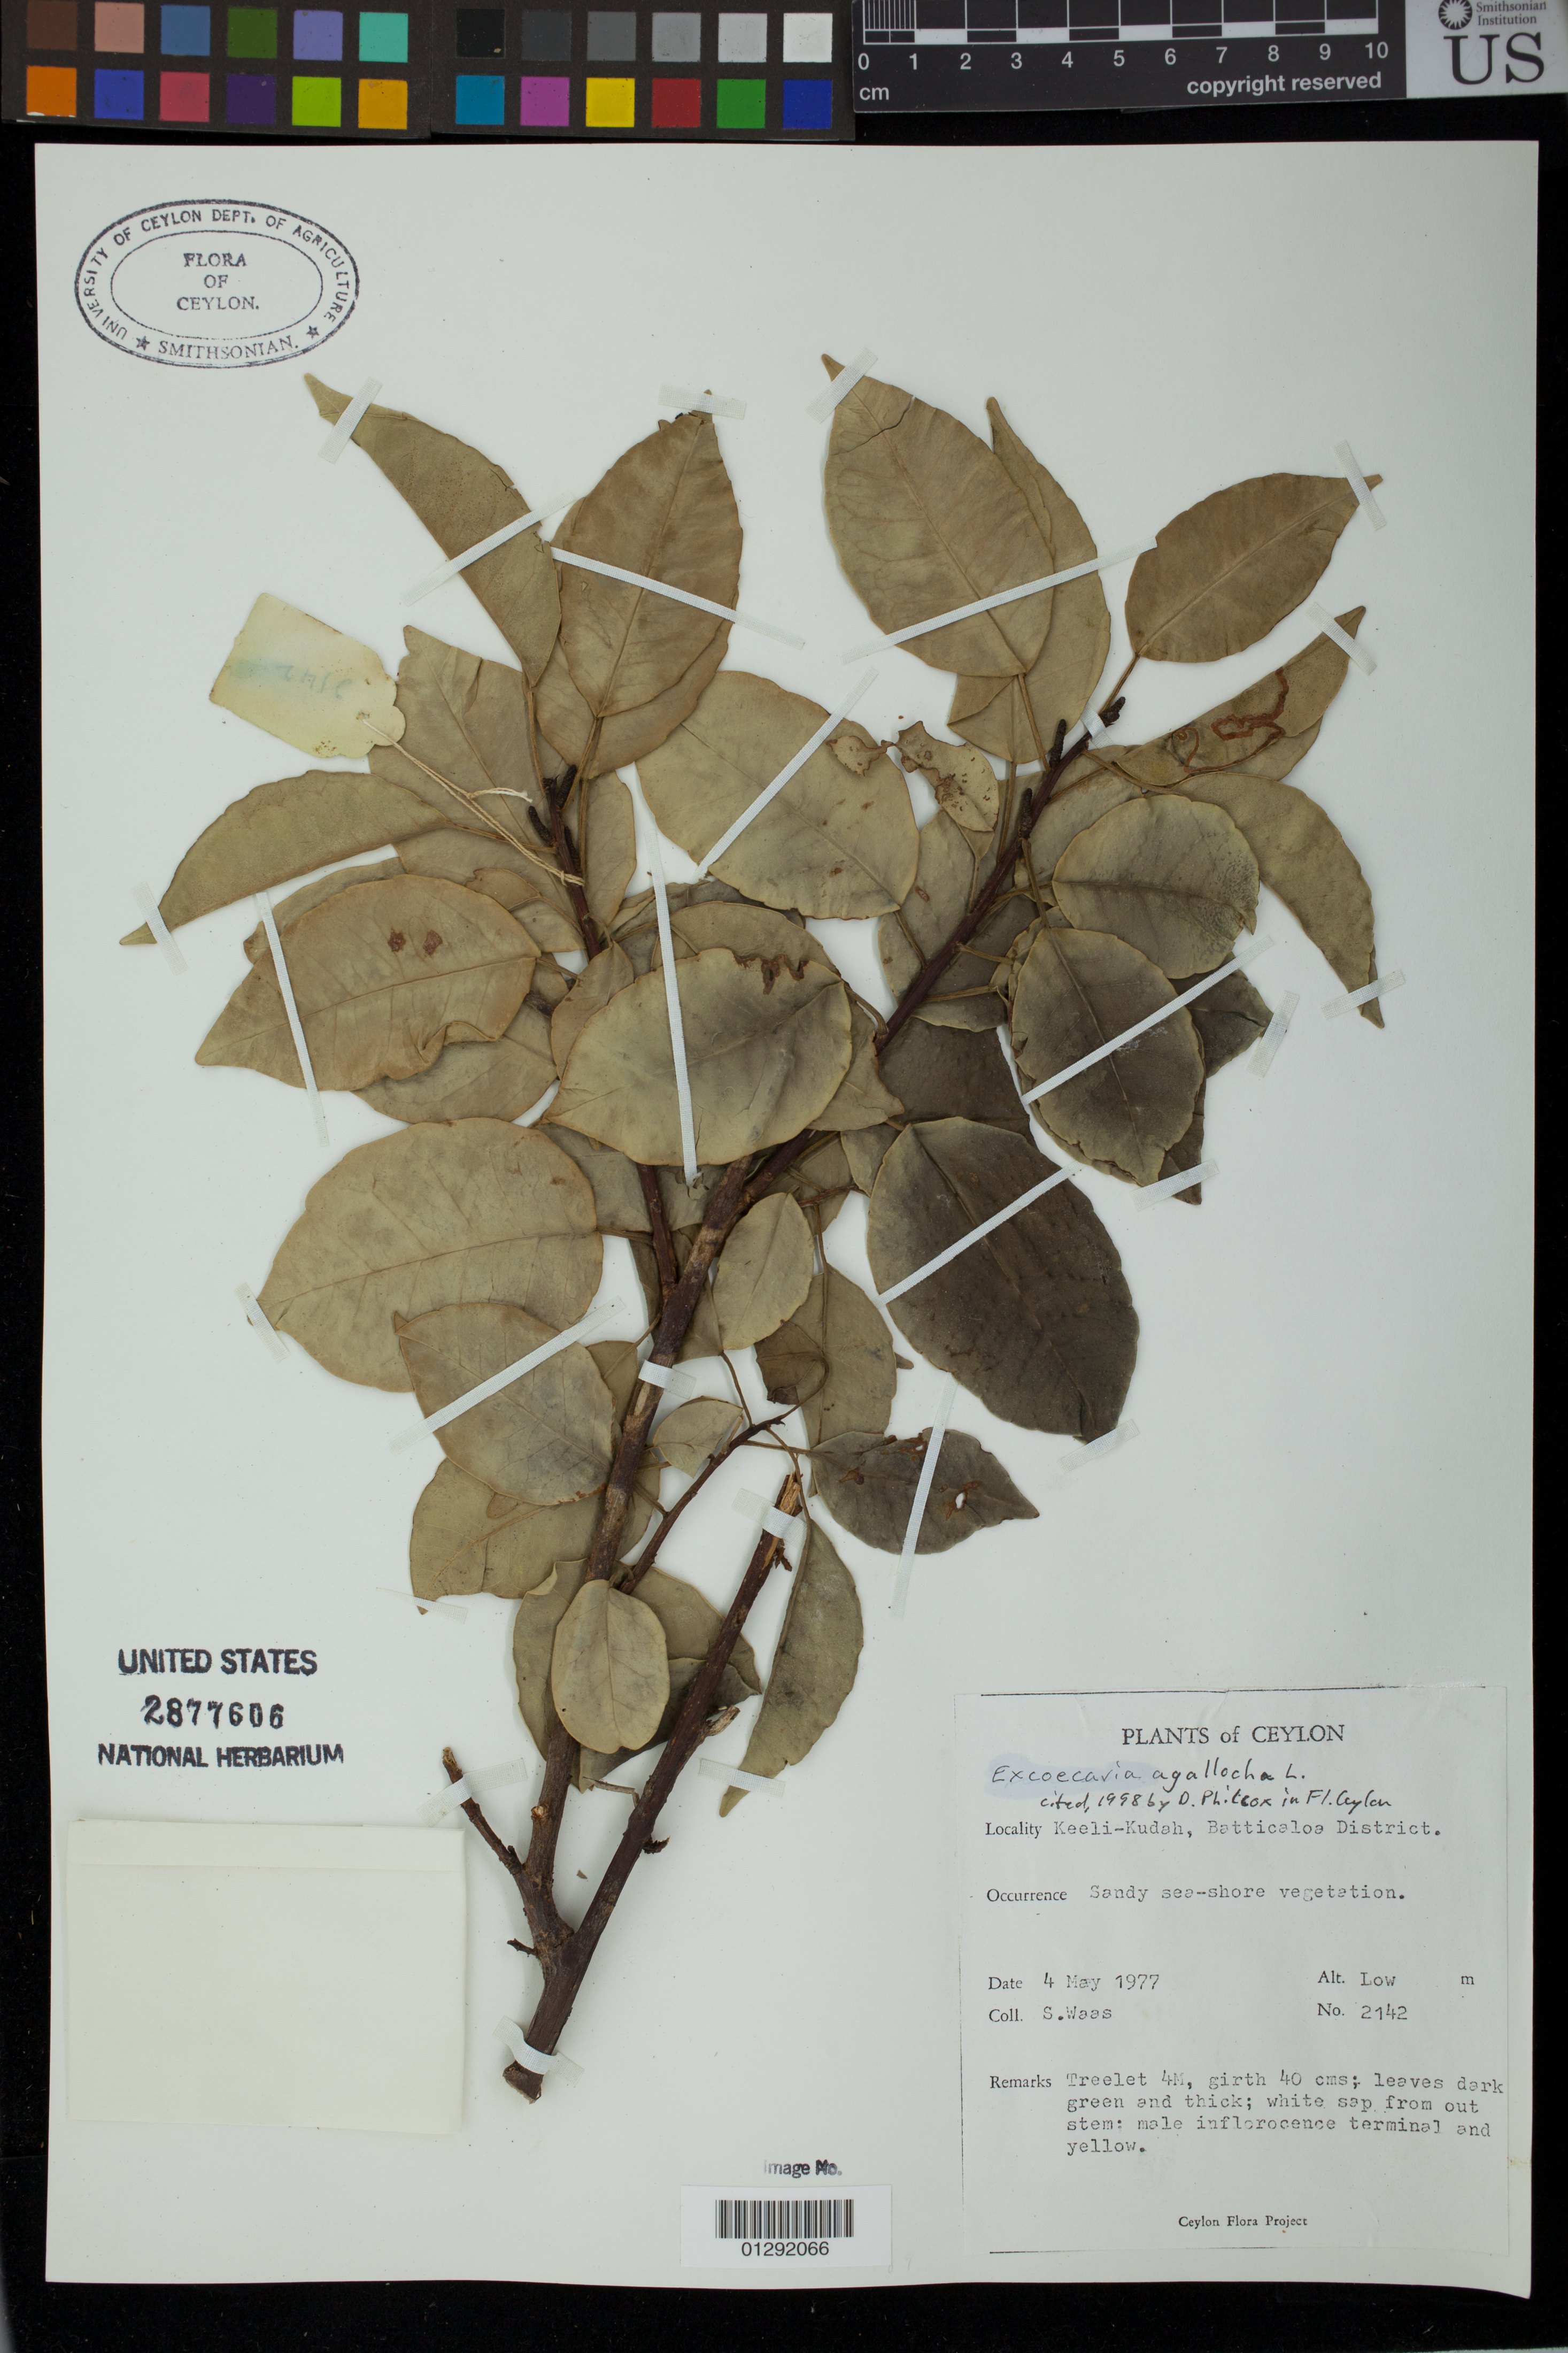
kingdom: Plantae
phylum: Tracheophyta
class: Magnoliopsida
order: Malpighiales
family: Euphorbiaceae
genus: Excoecaria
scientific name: Excoecaria agallocha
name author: L.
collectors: S. Wass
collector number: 2142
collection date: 1977-05-04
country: Sri Lanka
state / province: Eastern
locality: Ceylon. Keeli-Kudah, Batticaloa District.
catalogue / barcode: US 2877606